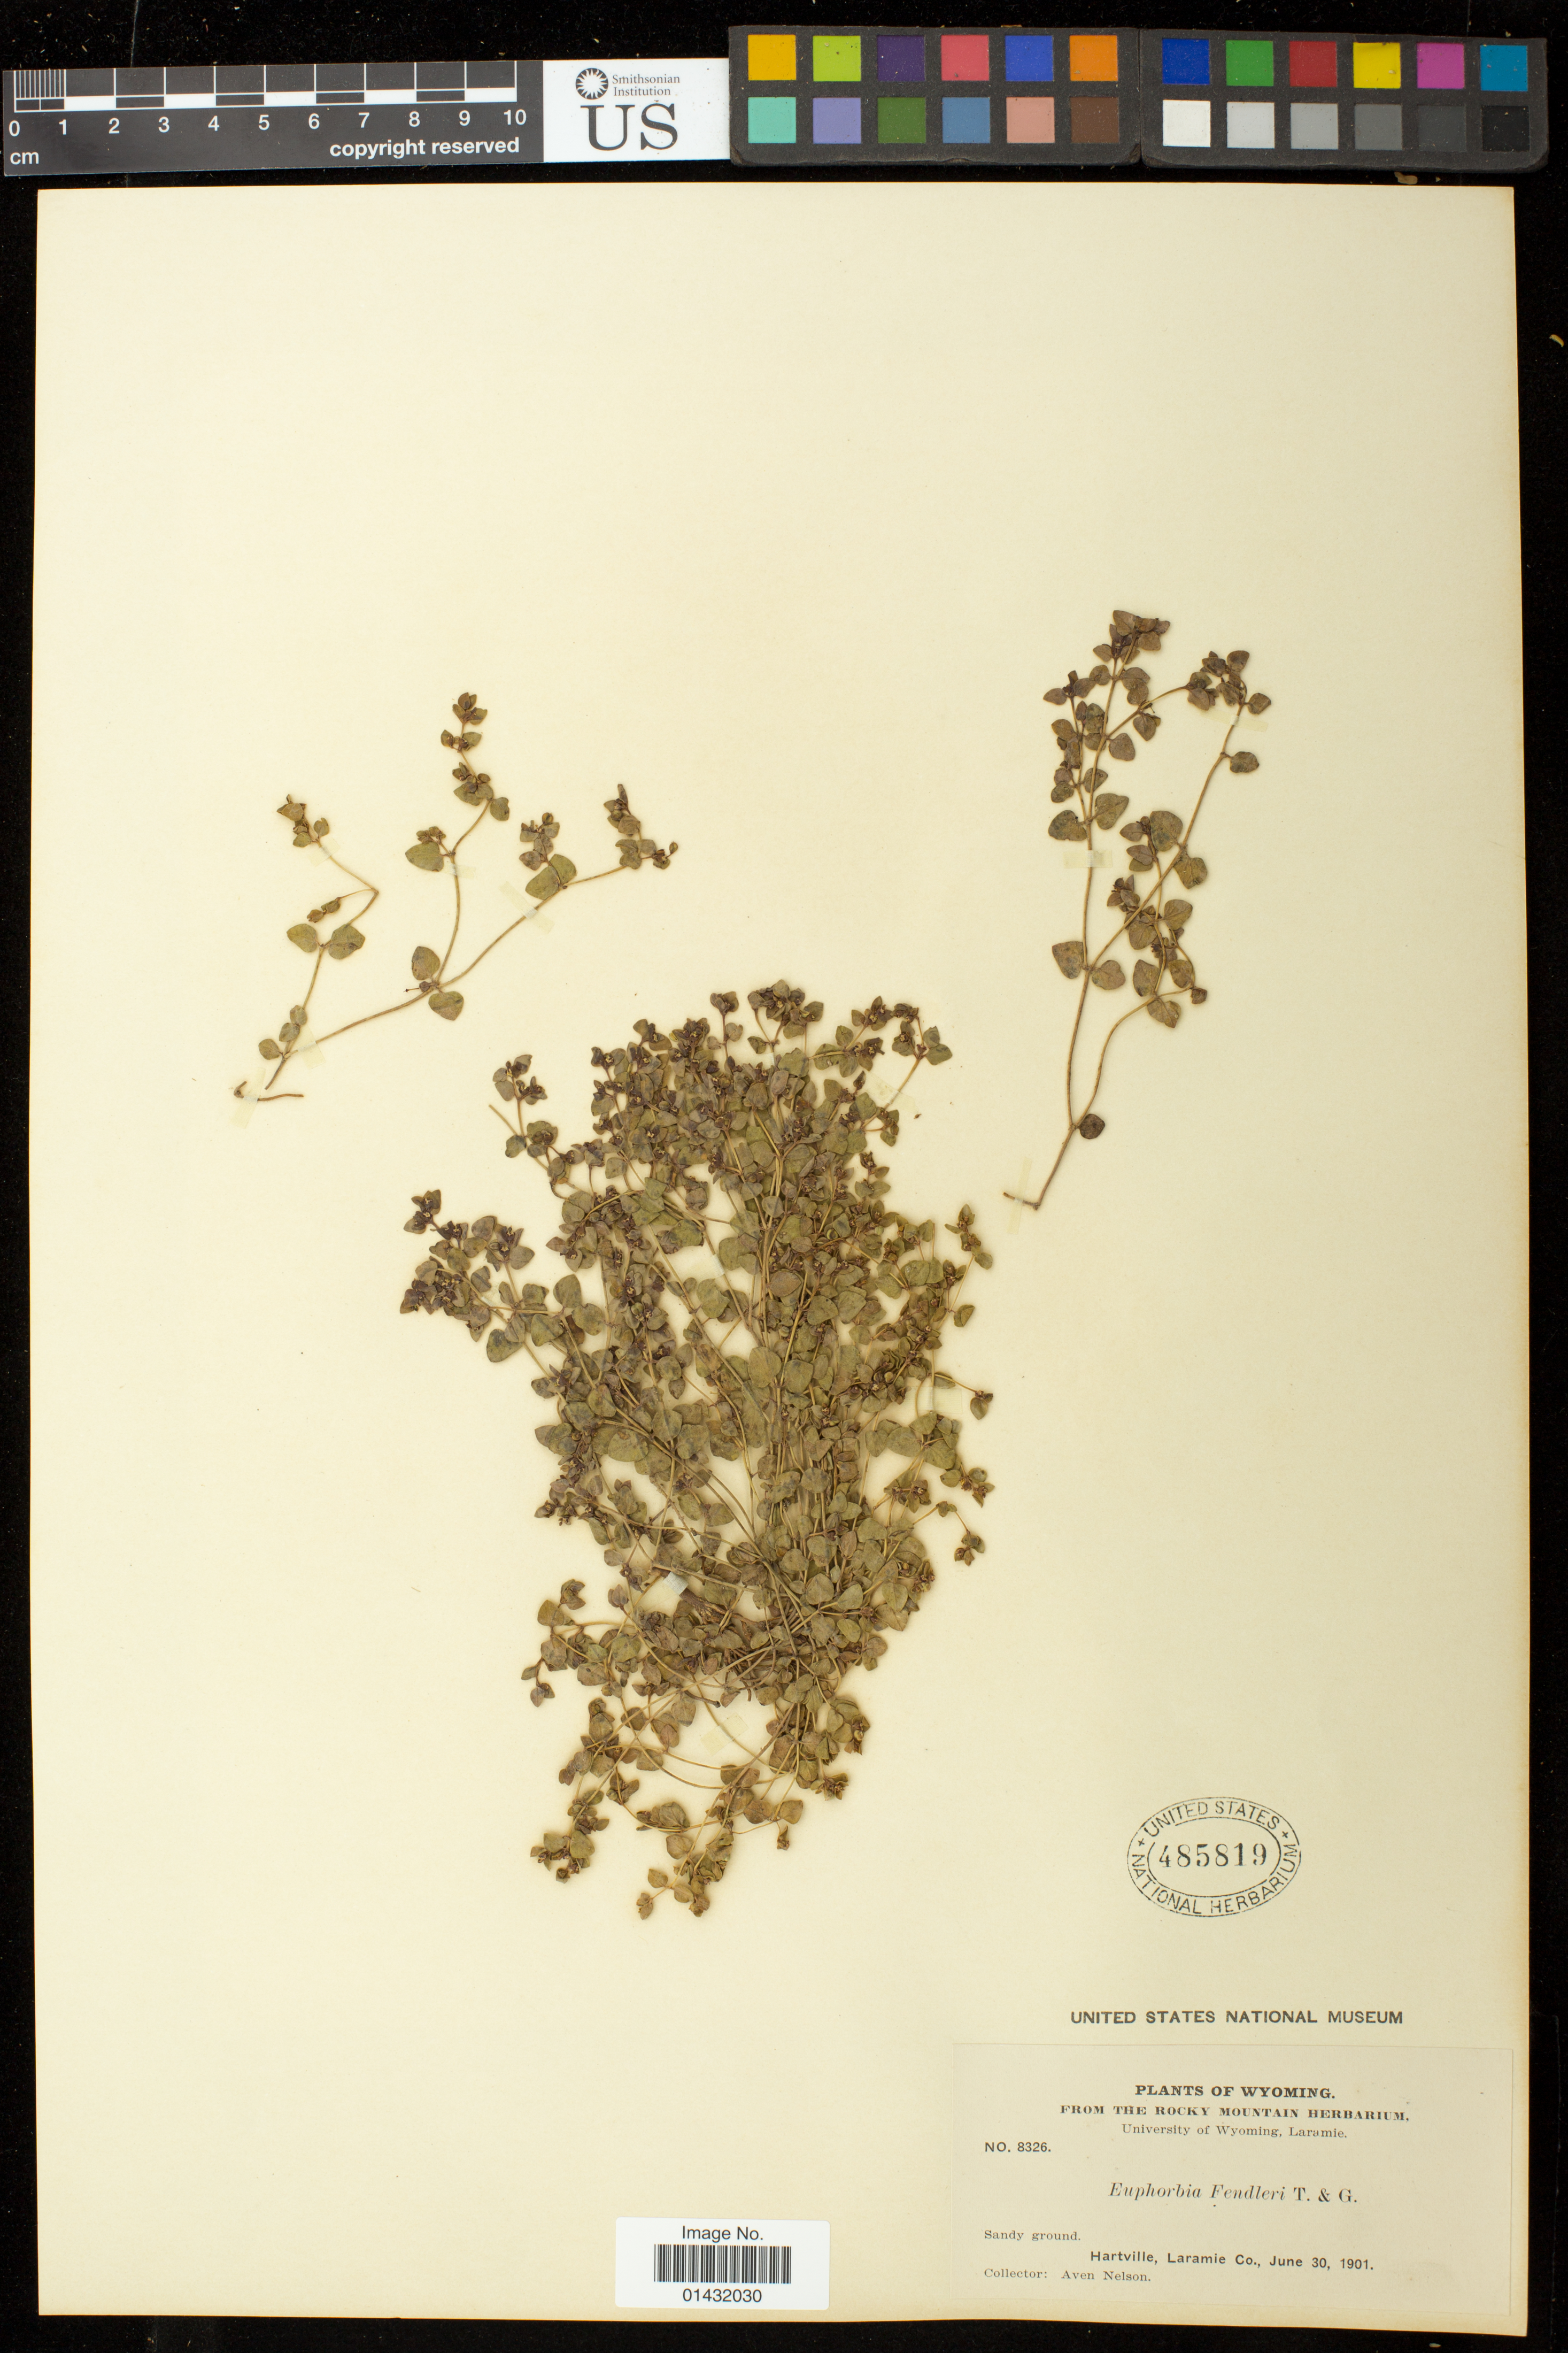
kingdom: Plantae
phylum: Tracheophyta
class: Magnoliopsida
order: Malpighiales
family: Euphorbiaceae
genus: Euphorbia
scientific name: Euphorbia fendleri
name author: Torr. & A. Gray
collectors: A. Nelson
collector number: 8326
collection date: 1901-06-30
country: United States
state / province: Wyoming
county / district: Laramie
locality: Hartville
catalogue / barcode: US 485819